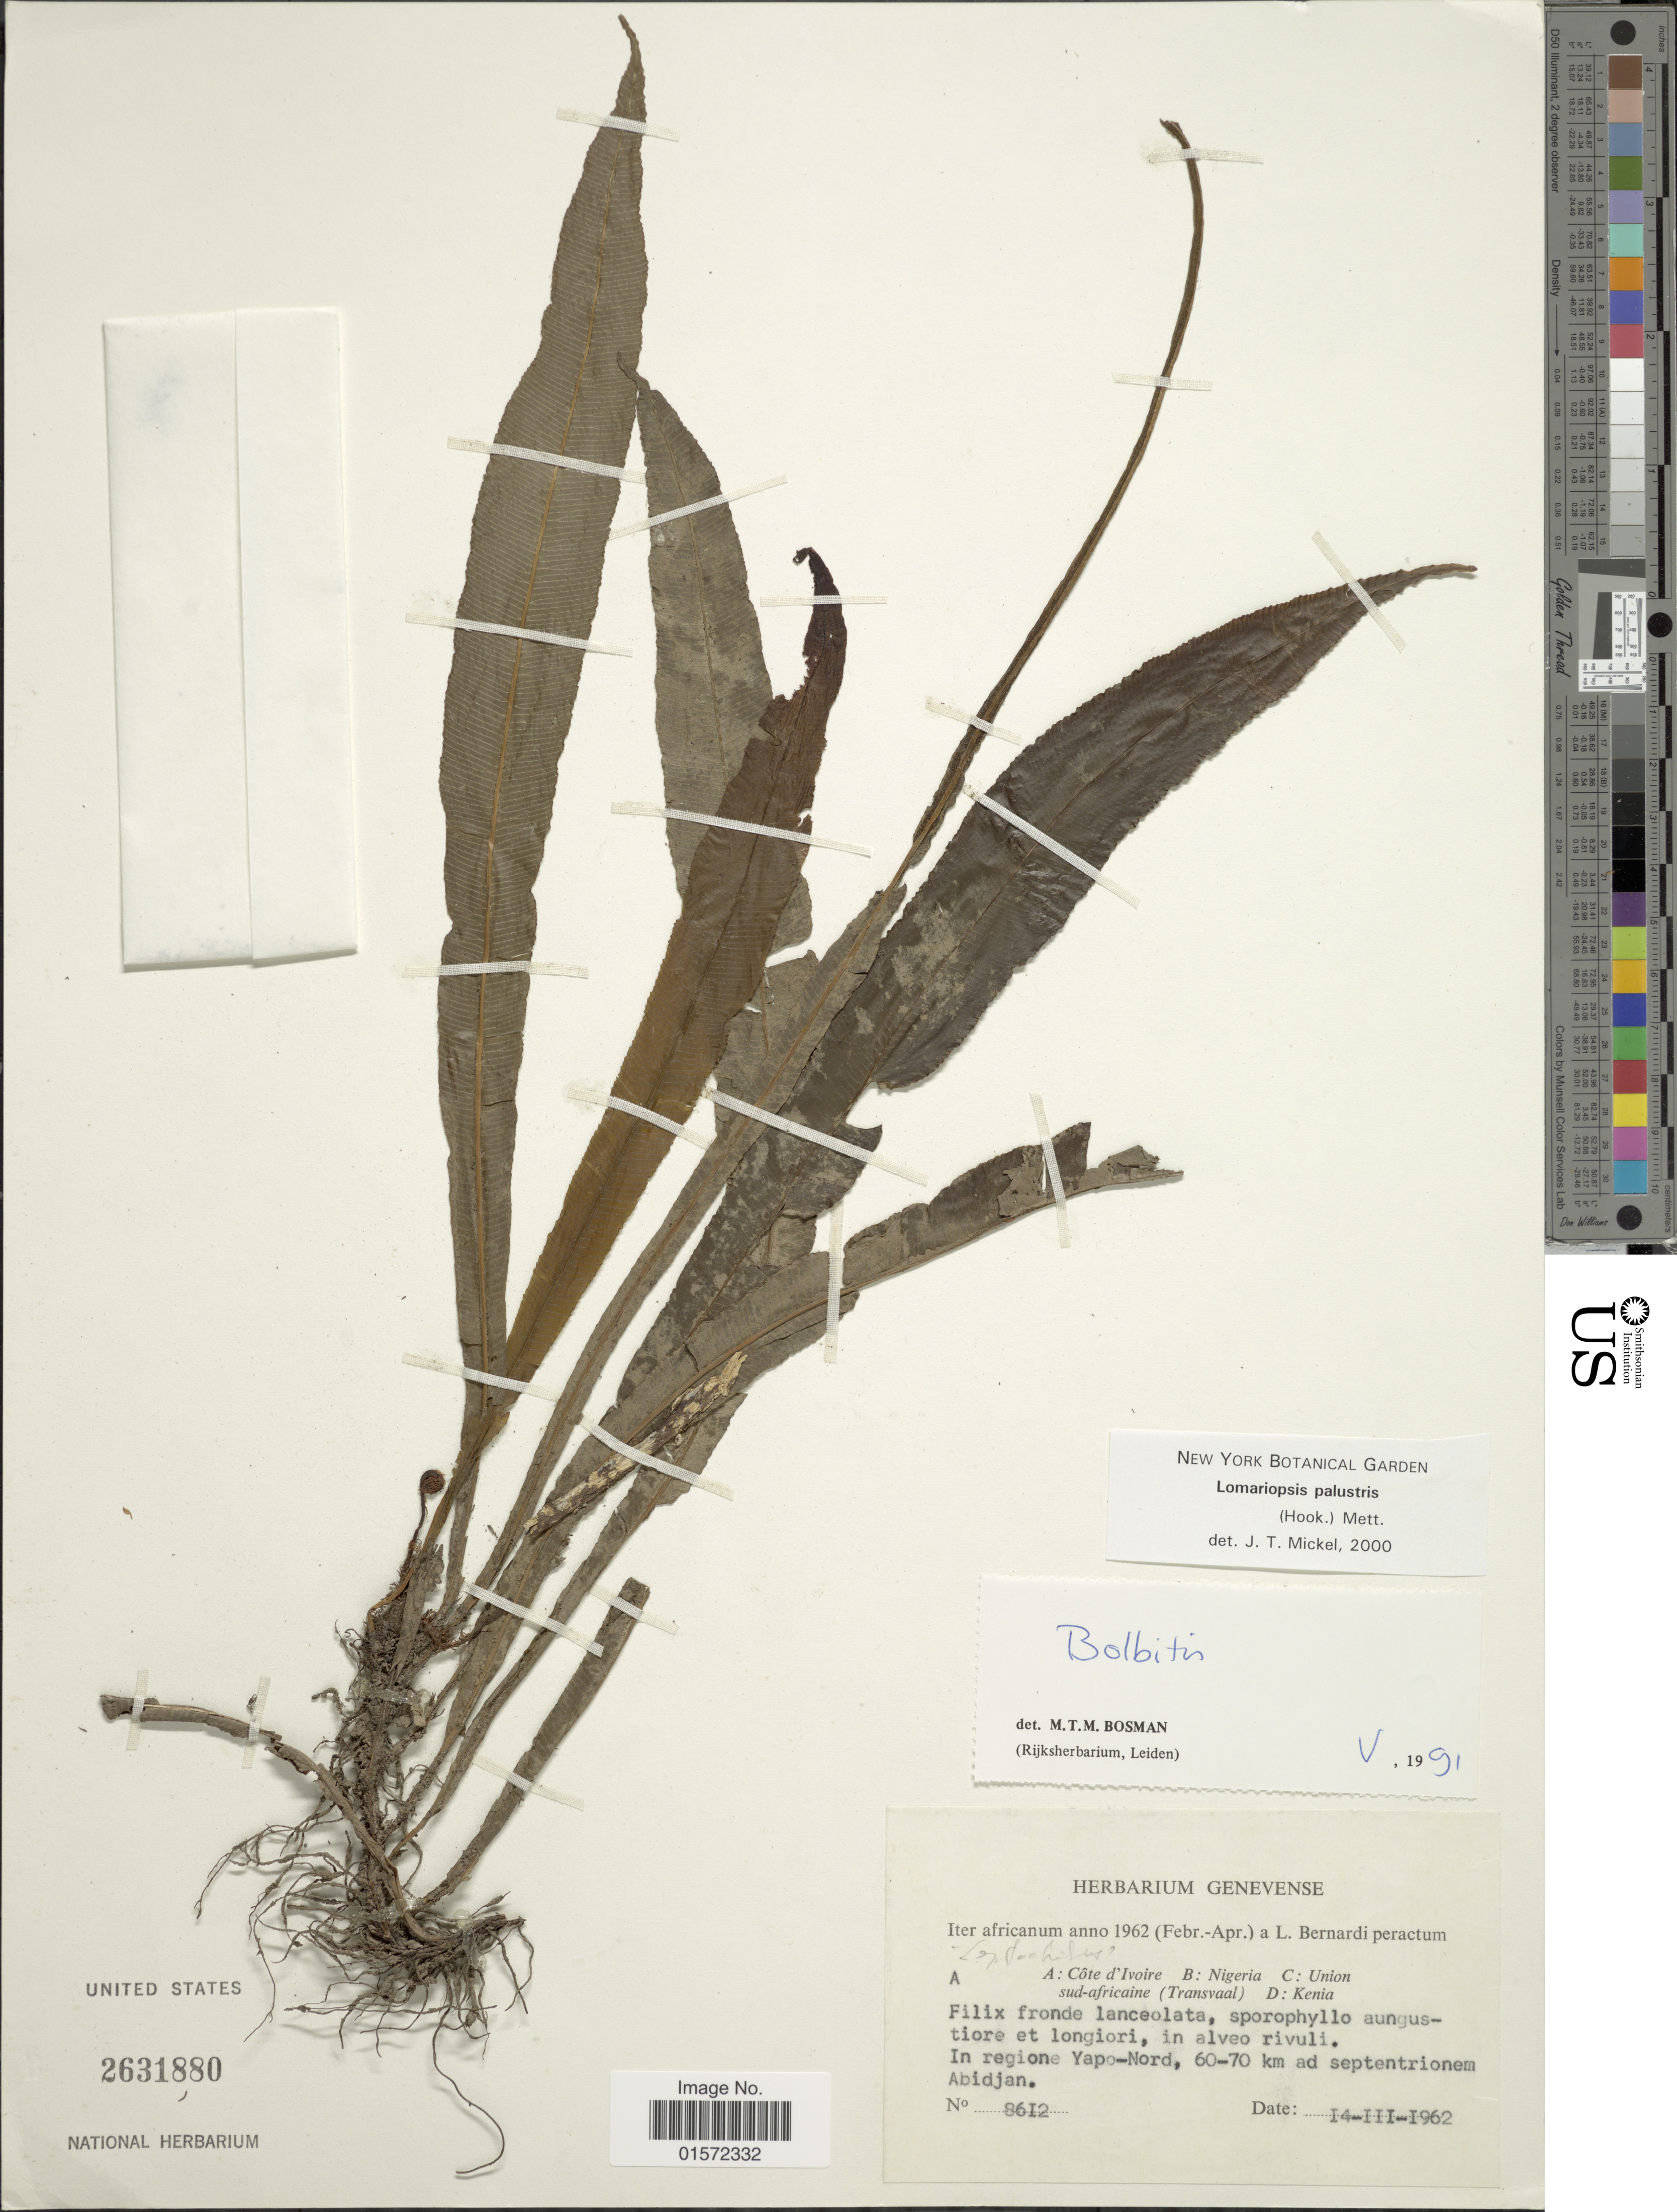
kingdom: Plantae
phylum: Tracheophyta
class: Polypodiopsida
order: Polypodiales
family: Lomariopsidaceae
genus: Lomariopsis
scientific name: Lomariopsis palustris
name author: (Hook.) Mett.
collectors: L. Bernardi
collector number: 8612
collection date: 1962-03-14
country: Ivory Coast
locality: Côte d'Ivoire, In regione Yapo-Nord, 60-70 km ad septentrionem Abidjan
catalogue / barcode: US 2631880